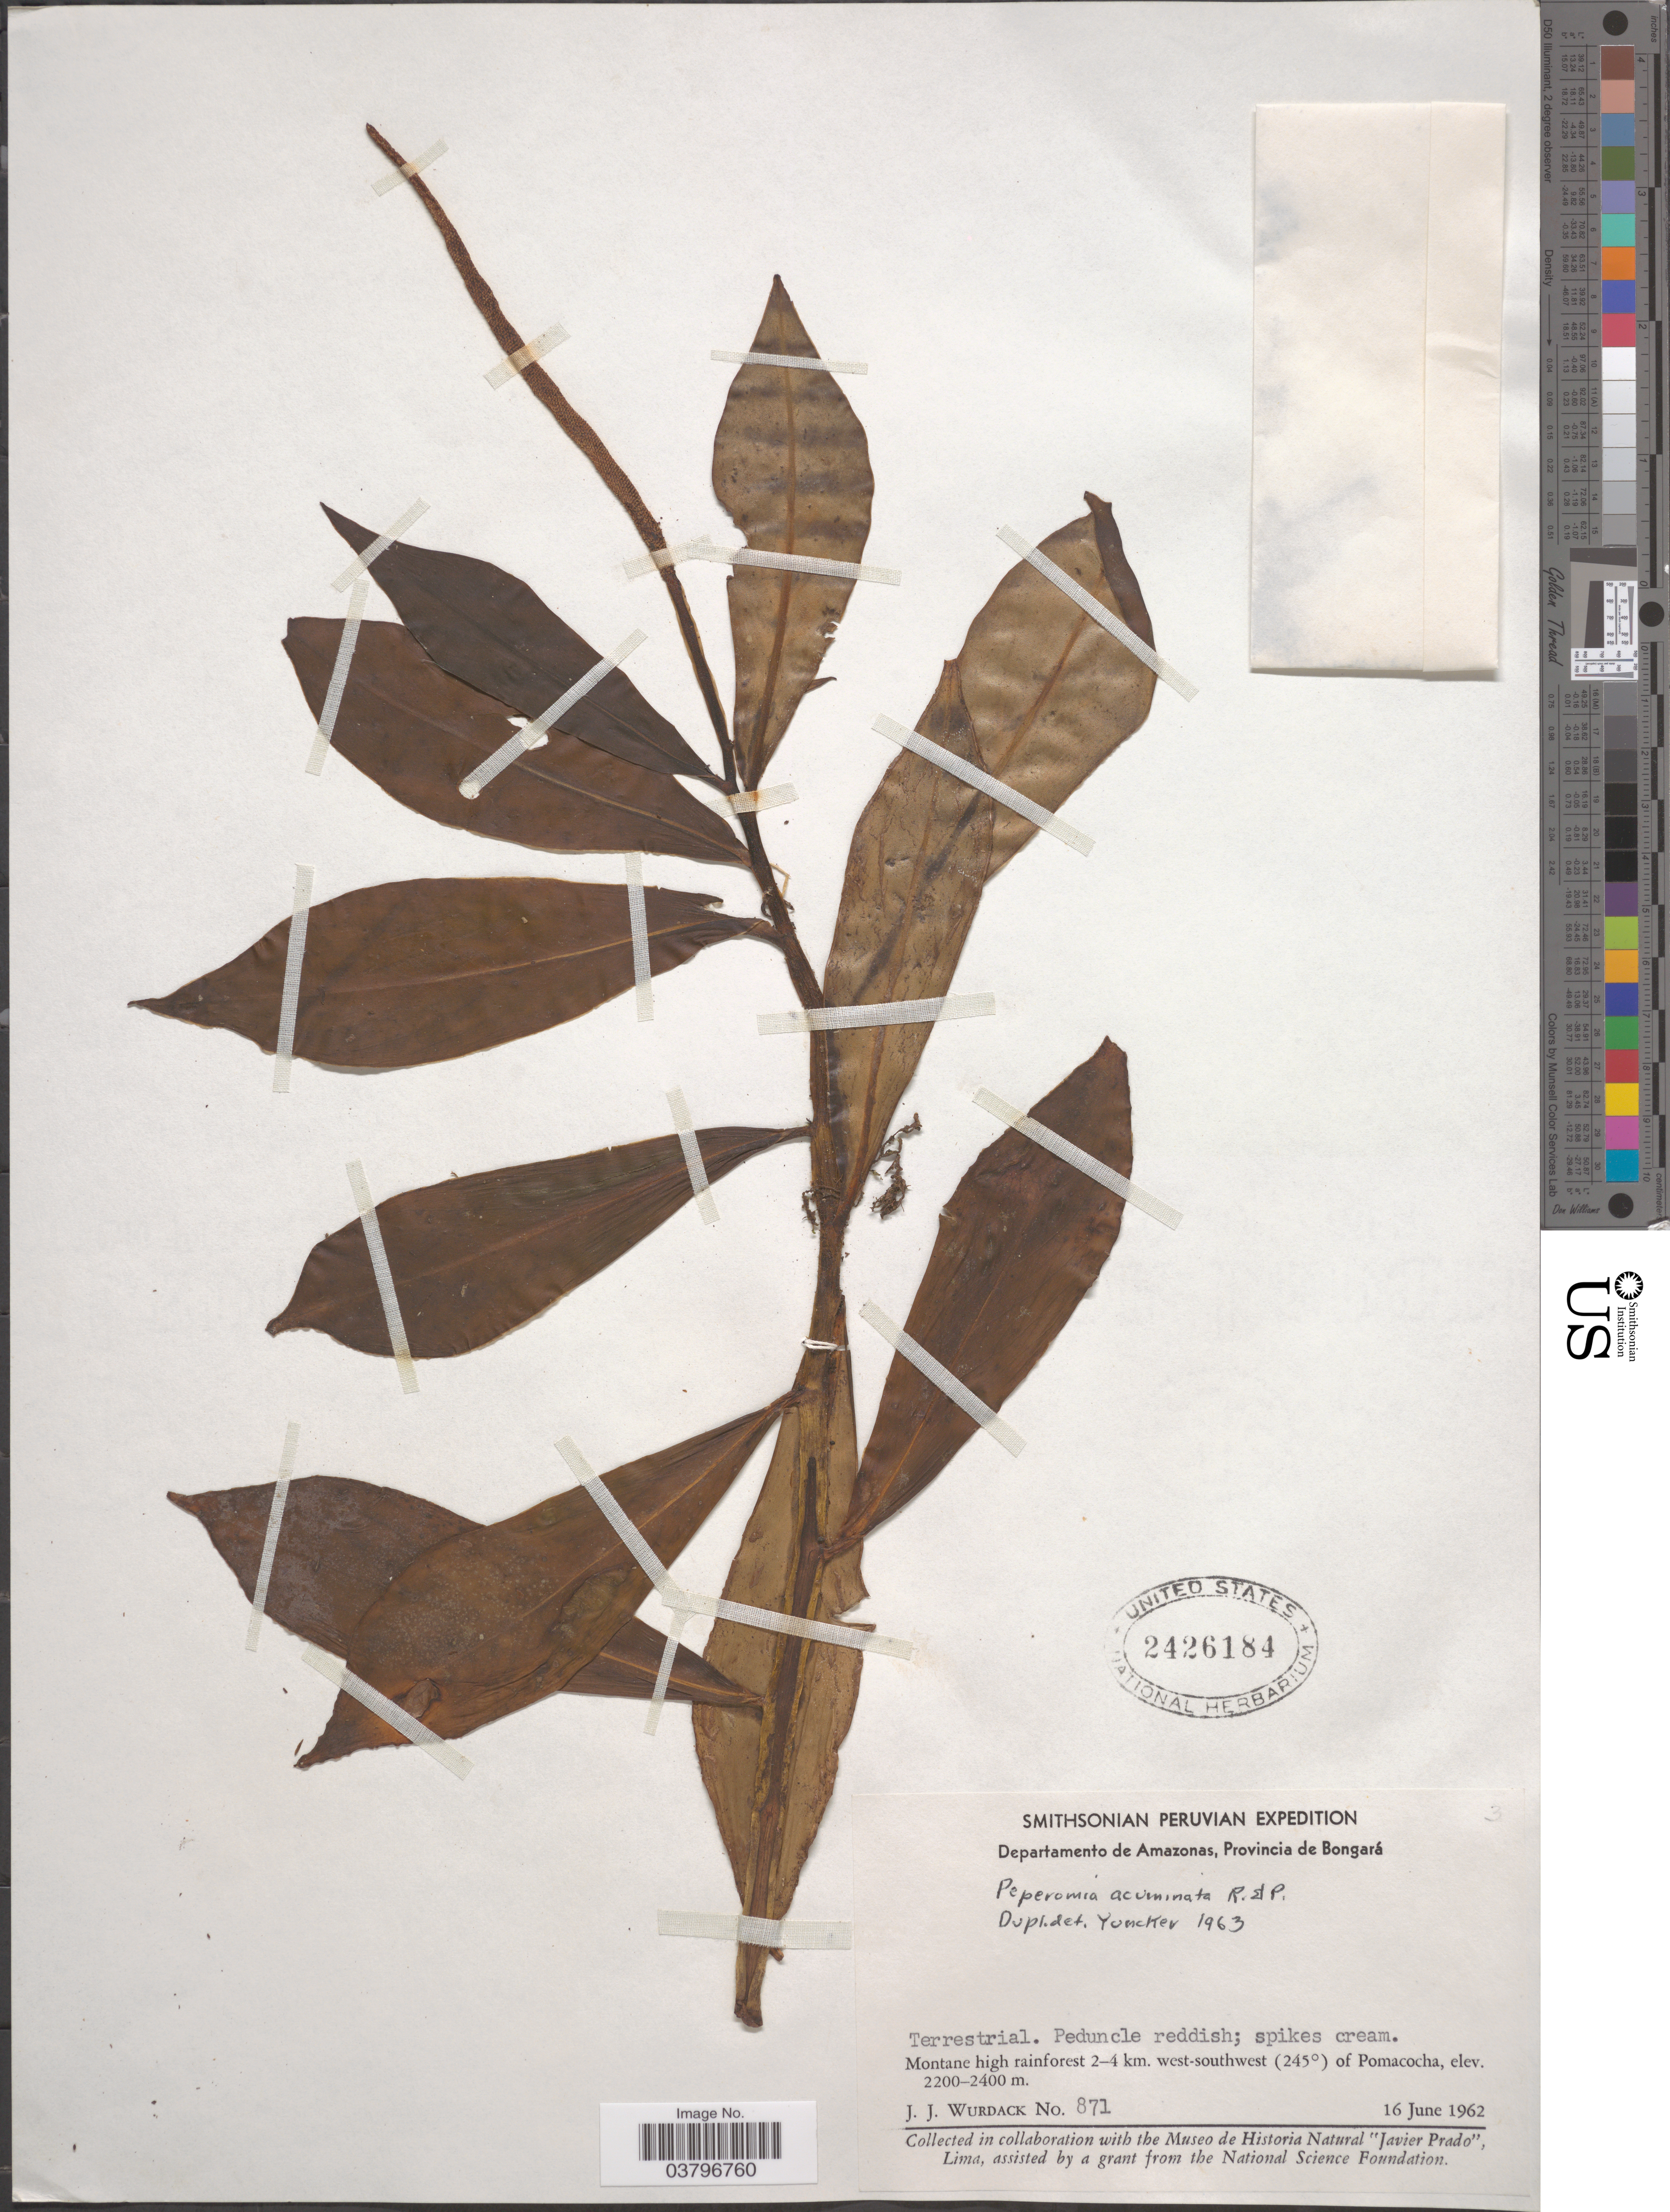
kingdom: Plantae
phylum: Tracheophyta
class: Magnoliopsida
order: Piperales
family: Piperaceae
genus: Peperomia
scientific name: Peperomia acuminata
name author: Ruiz & Pav.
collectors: J. J. Wurdack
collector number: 871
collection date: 1962-06-16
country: Peru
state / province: Amazonas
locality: Departamento de Amazonas, Provincia de Bongará. 2-4 km. west-southwest (245°) of Pomacocha.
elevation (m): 2200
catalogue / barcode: US 2426184